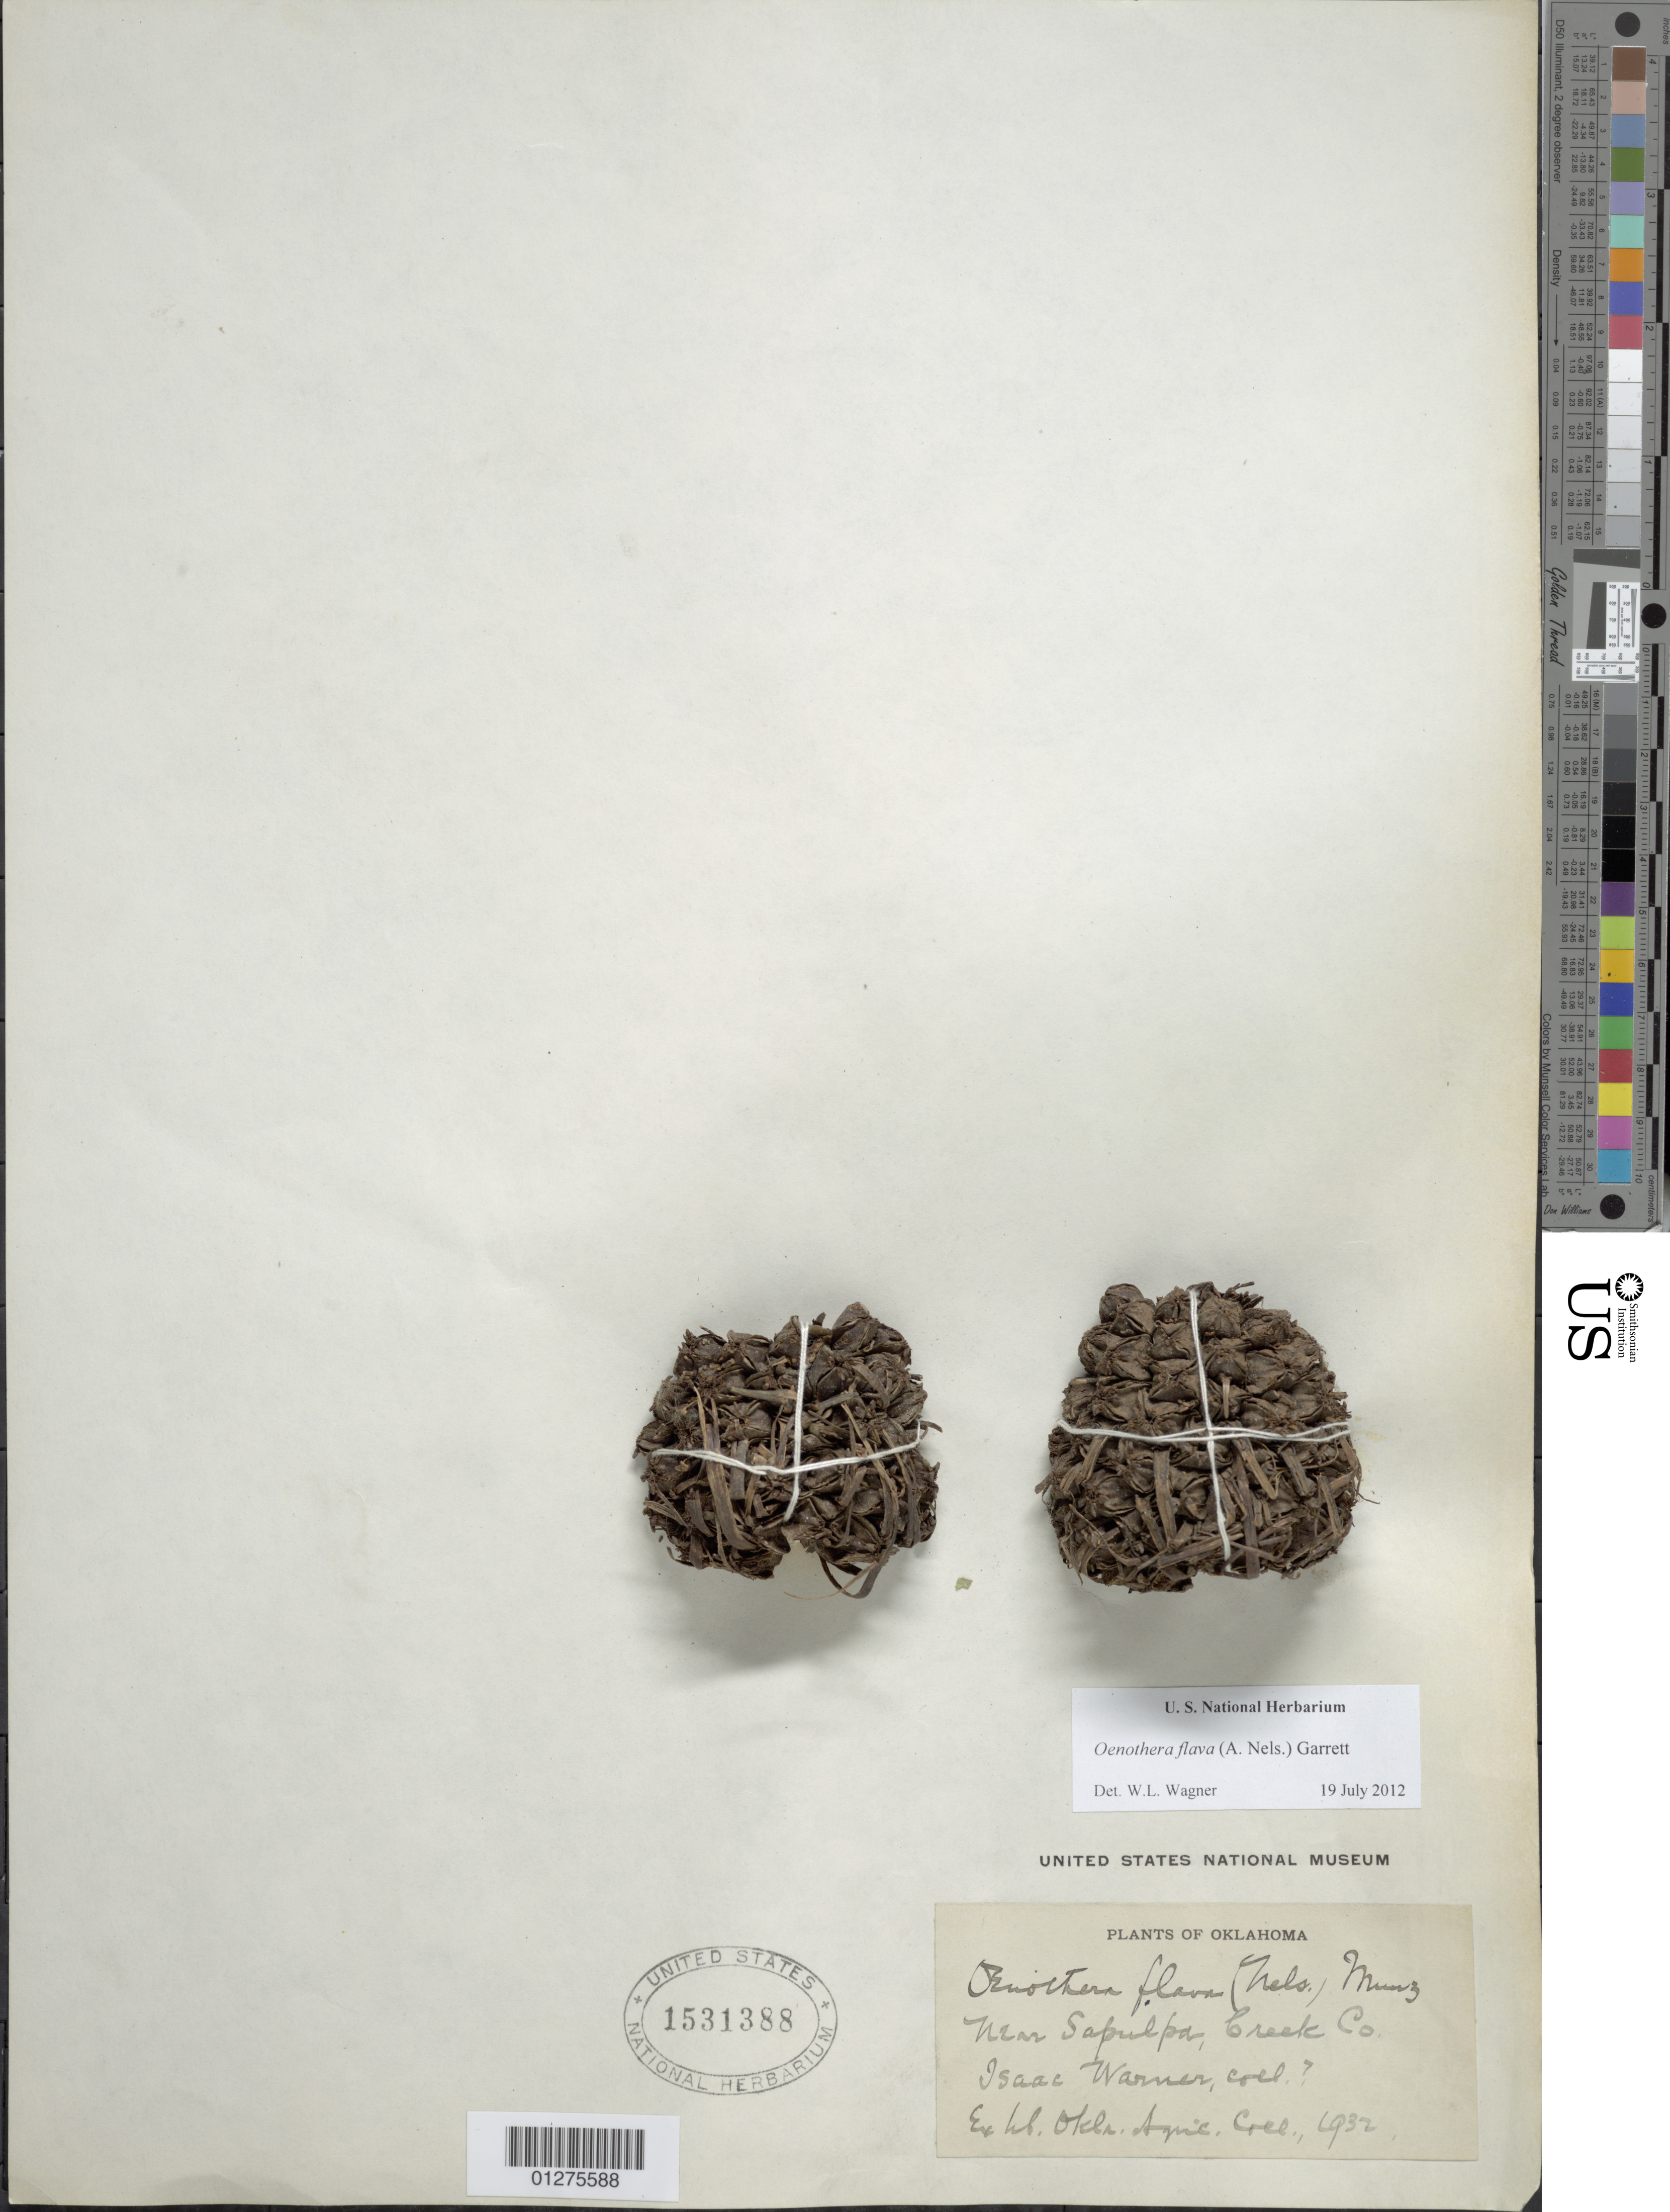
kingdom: Plantae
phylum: Tracheophyta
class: Magnoliopsida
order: Myrtales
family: Onagraceae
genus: Oenothera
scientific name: Oenothera flava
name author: (A. Nelson) Garrett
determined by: Wagner, W. L., (BOT), Smithsonian Institution - National Museum of Natural History (UNITED STATES)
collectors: I. Warner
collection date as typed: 1932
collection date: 1932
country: United States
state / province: Oklahoma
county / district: Creek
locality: Near Sapulpa.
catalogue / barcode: US 1531388